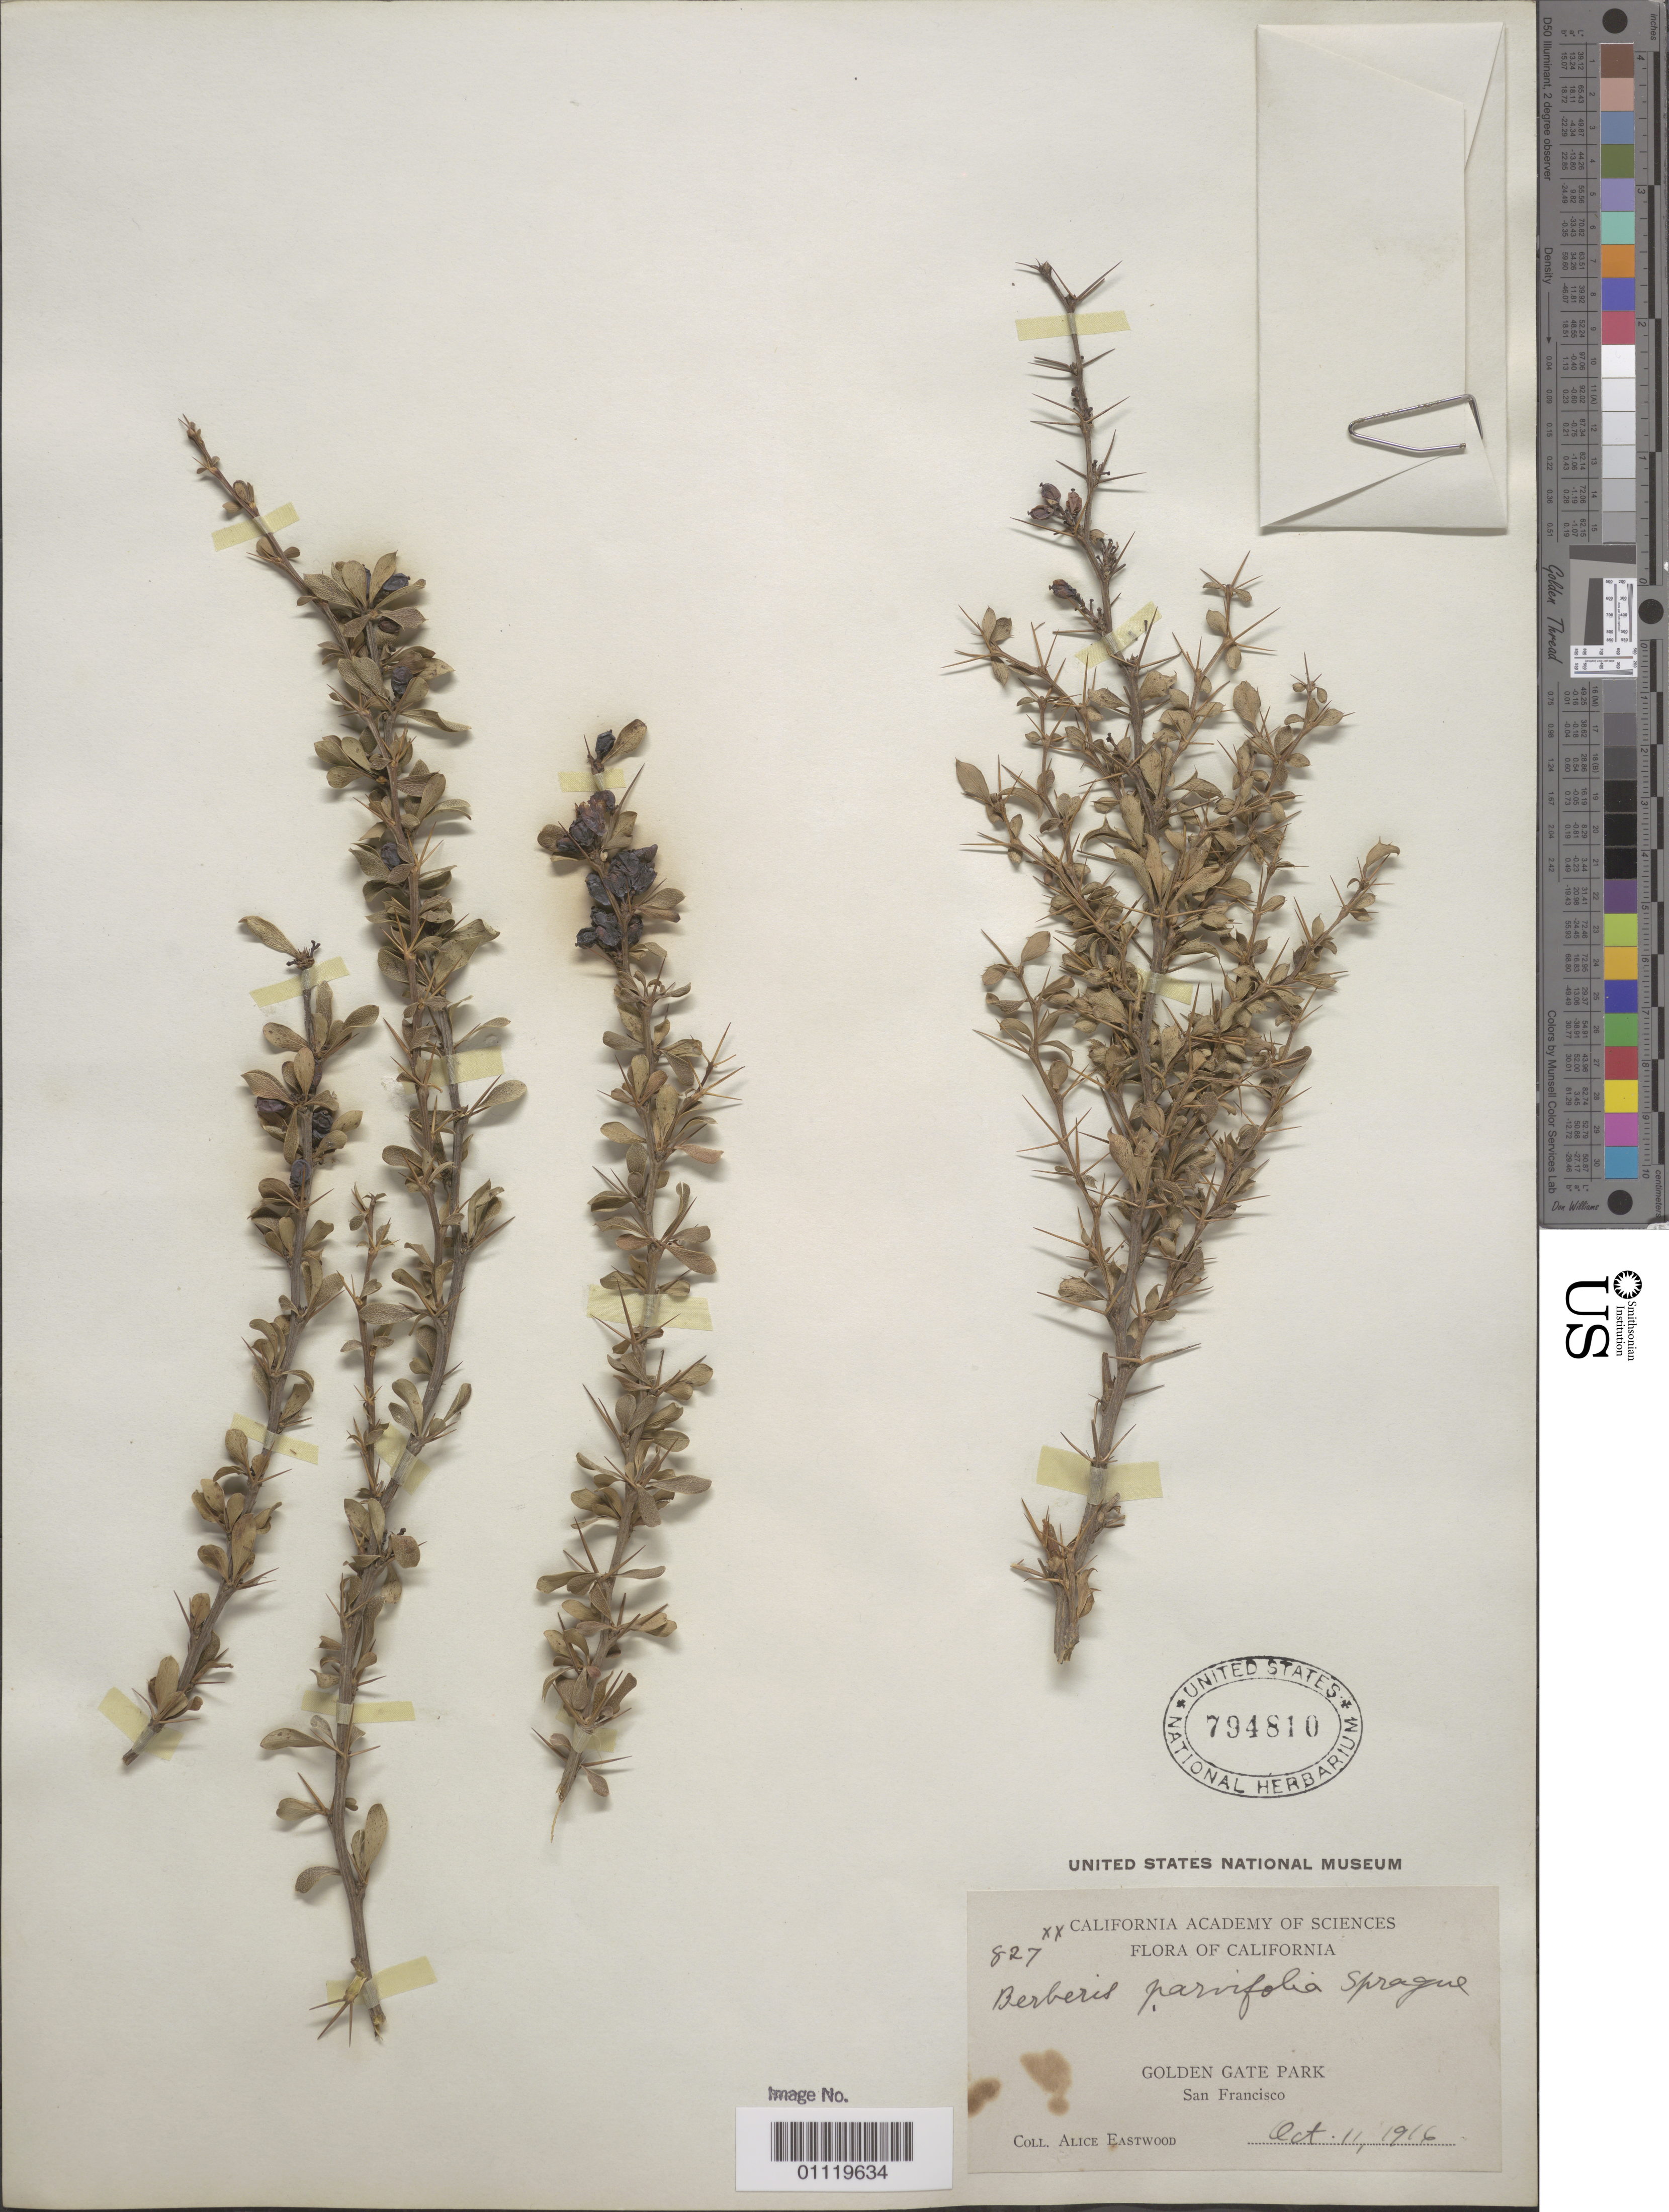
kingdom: Plantae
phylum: Tracheophyta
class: Magnoliopsida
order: Ranunculales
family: Berberidaceae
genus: Berberis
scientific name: Berberis parvifolia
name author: Sprague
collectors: A. Eastwood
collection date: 1916-10-11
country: United States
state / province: California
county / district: San Francisco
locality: Golden Gate Park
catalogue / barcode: US 794810